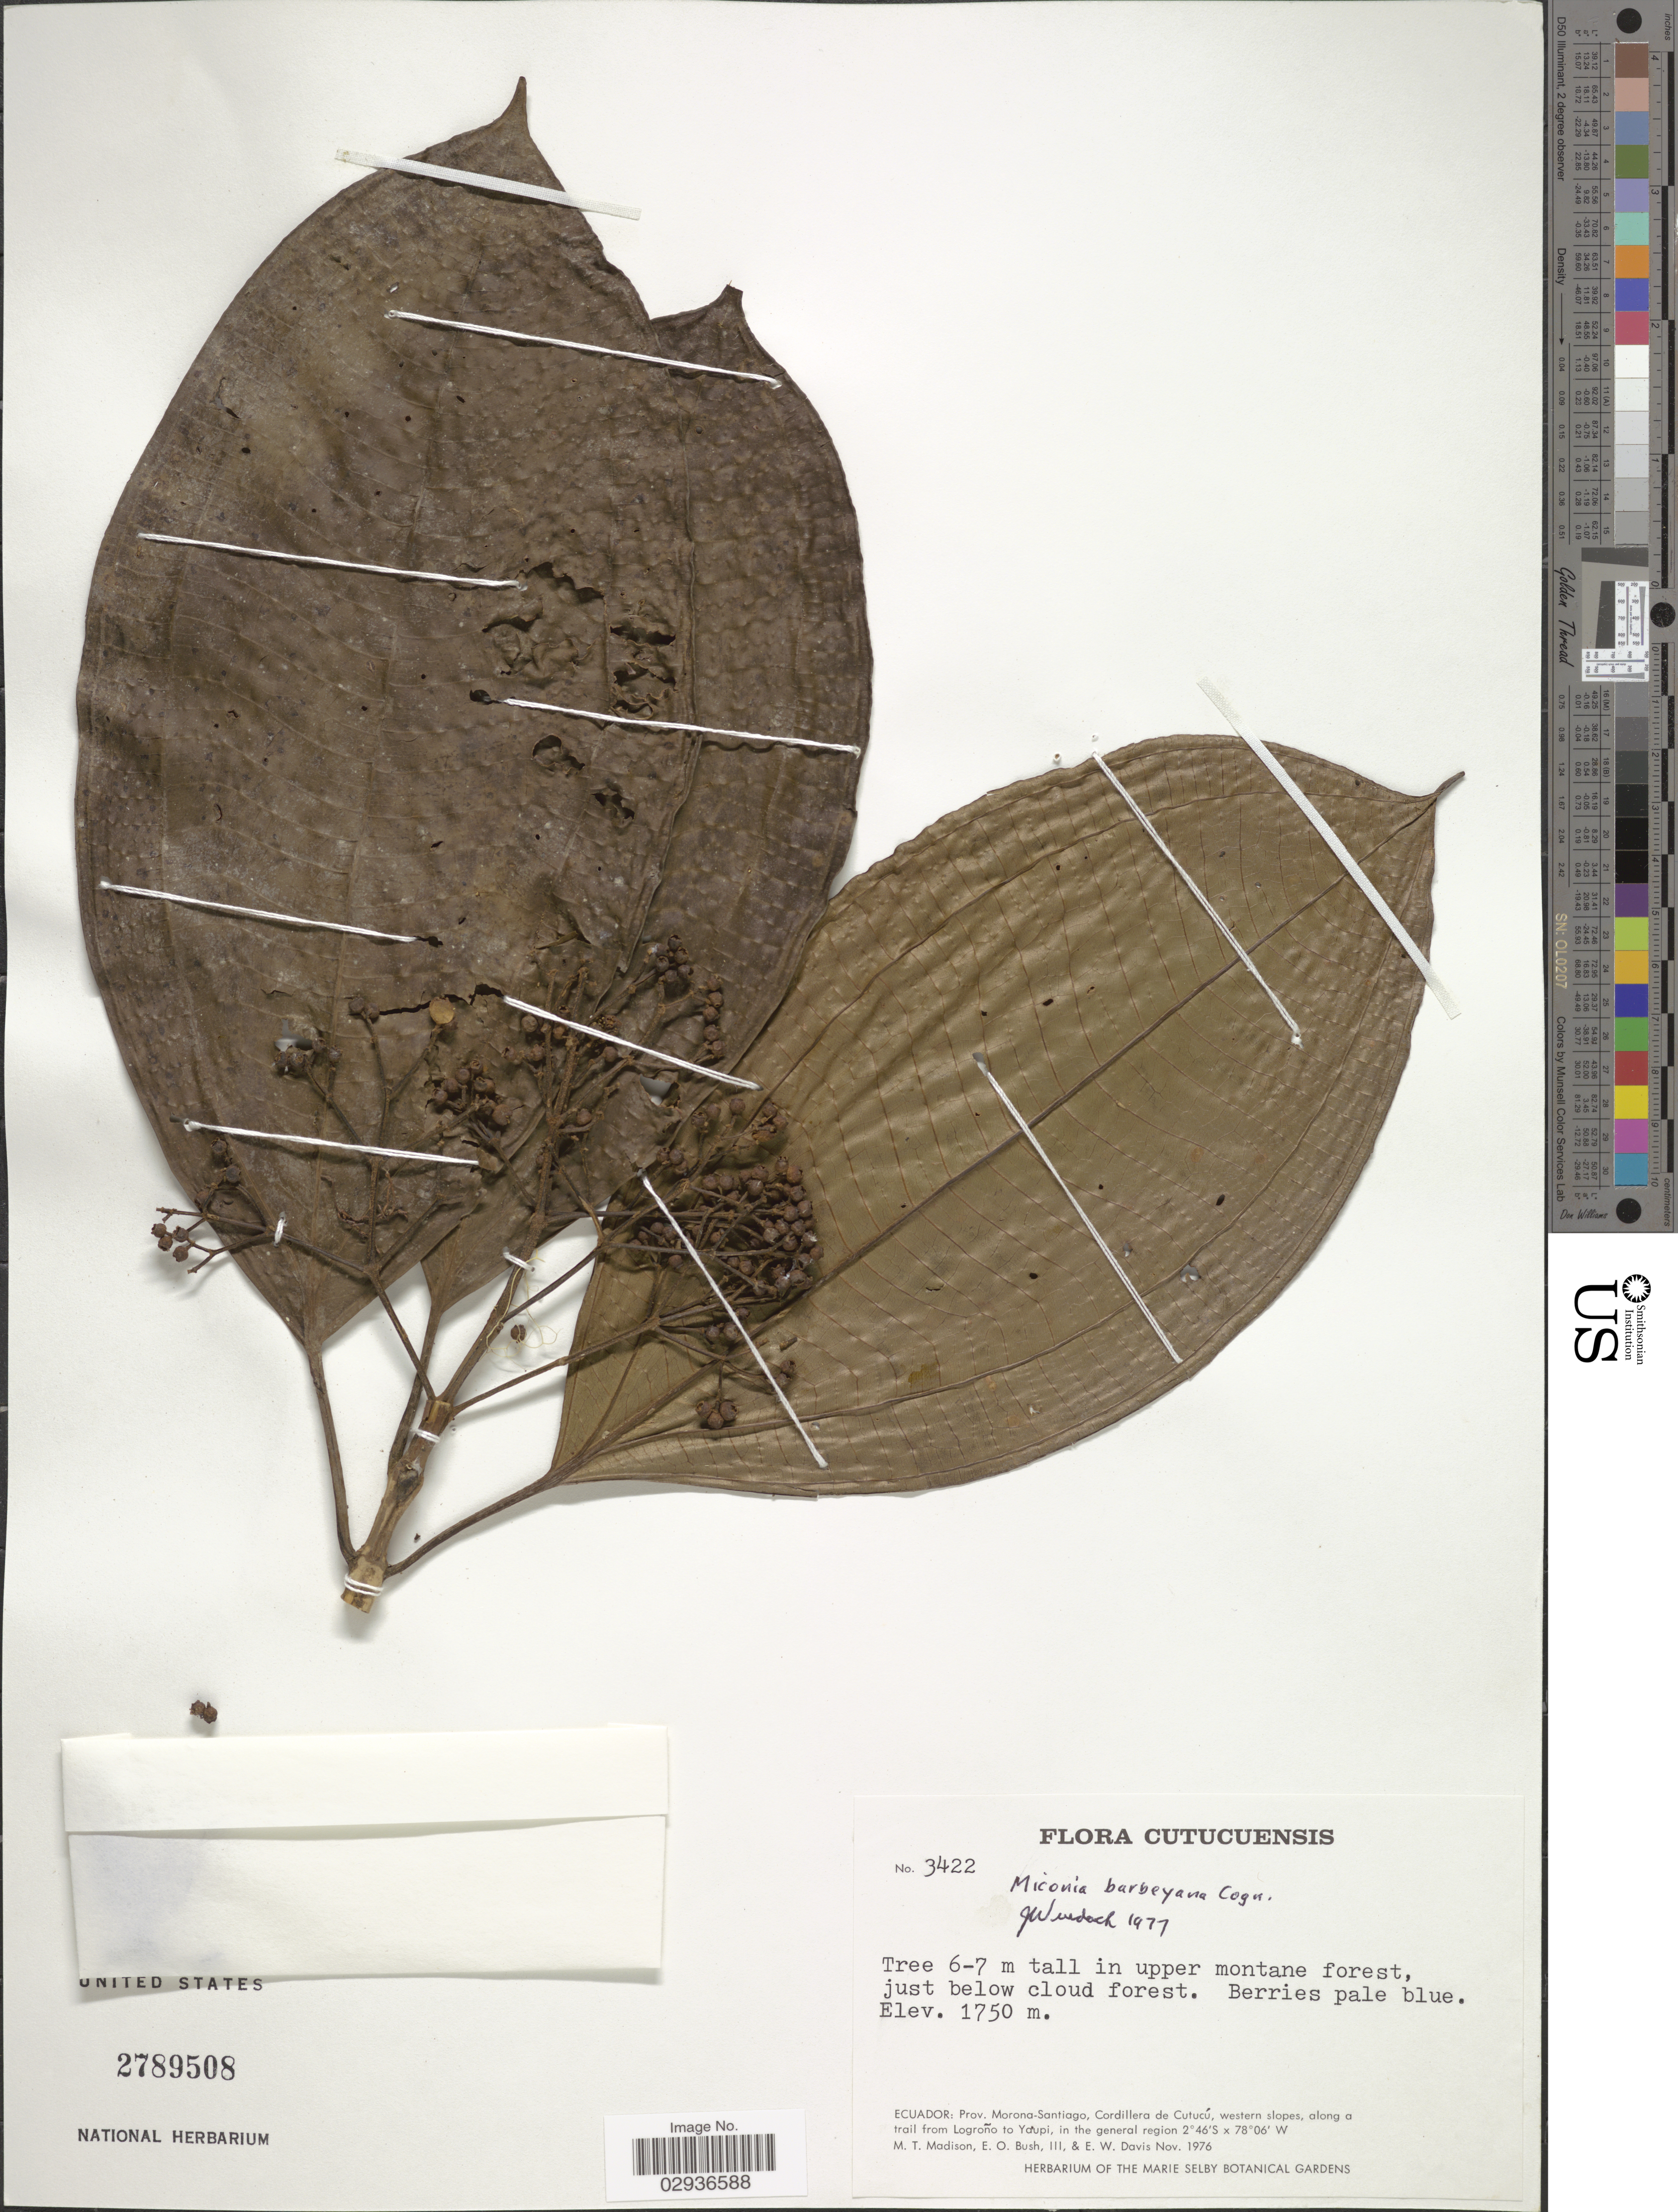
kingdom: Plantae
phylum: Tracheophyta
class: Magnoliopsida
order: Myrtales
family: Melastomataceae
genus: Miconia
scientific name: Miconia barbeyana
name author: Cogn.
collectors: M. T. Madison, E. O. Bush & E. W. Davis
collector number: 3422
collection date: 1976-11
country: Ecuador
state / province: Morona-Santiago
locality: Cordillera de Cutucú, western slopes, along a trail from Logroño to Yaupi, in the general region.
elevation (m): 1750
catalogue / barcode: US 2789508